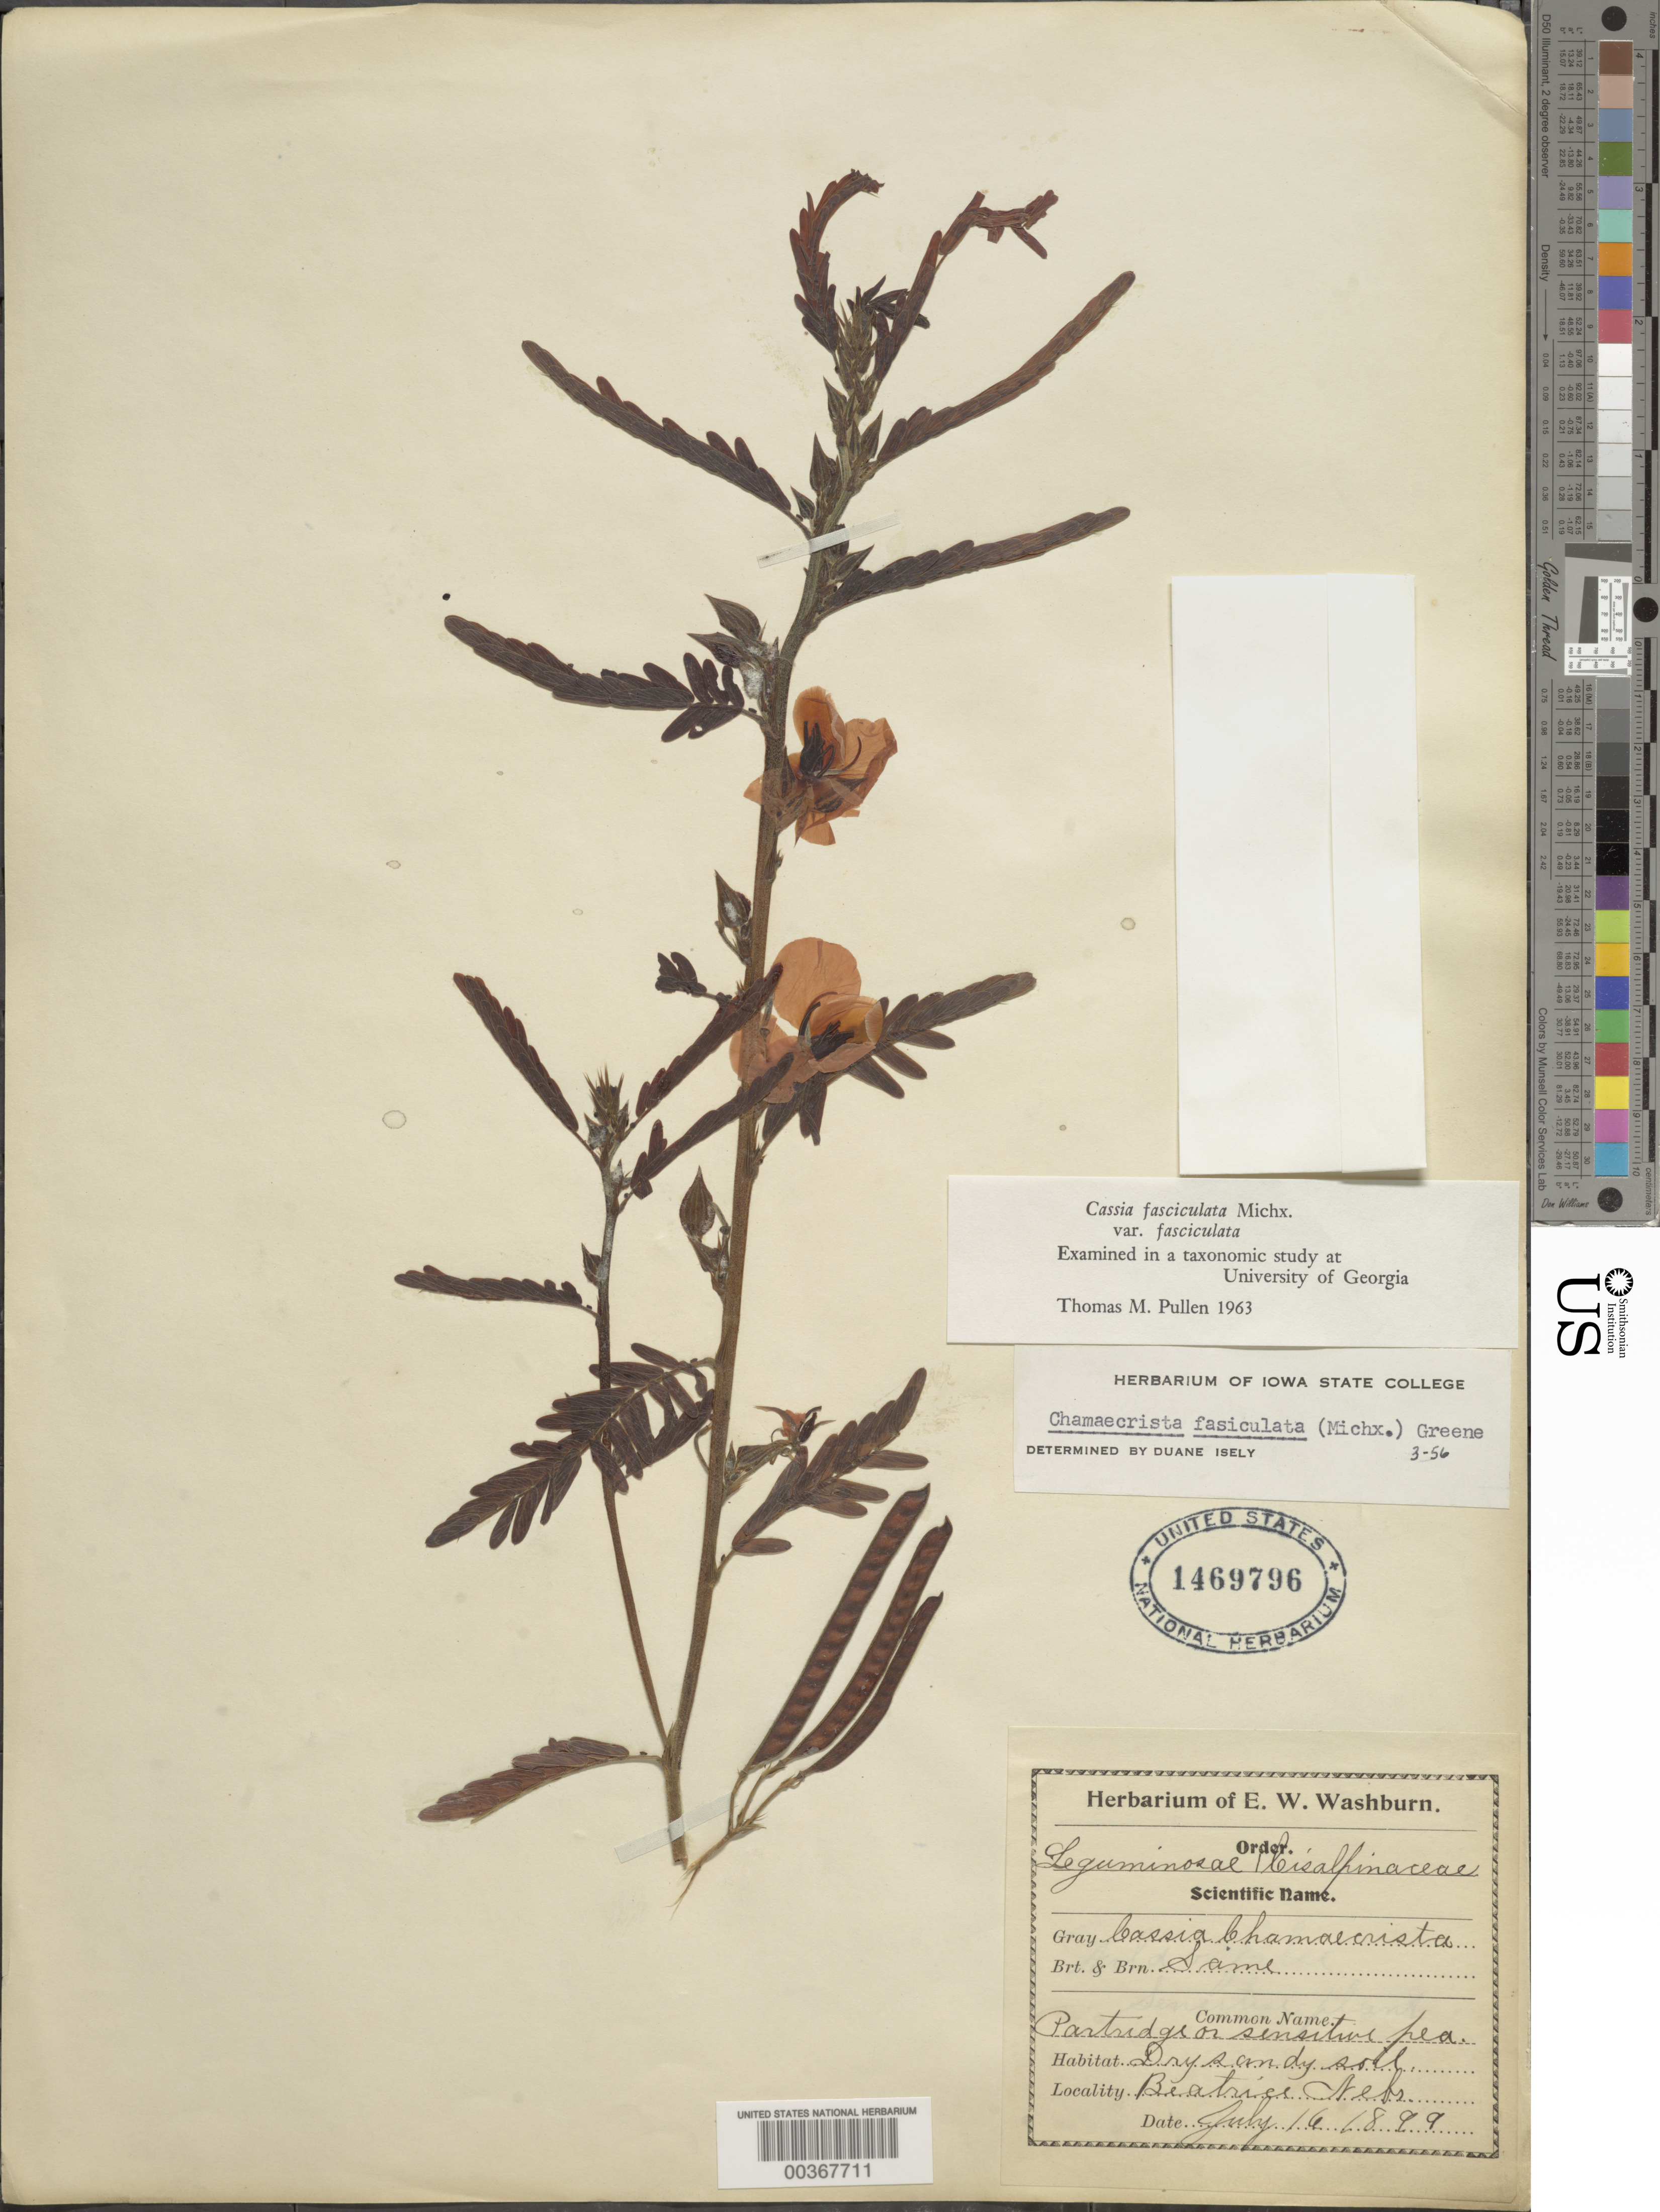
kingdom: Plantae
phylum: Tracheophyta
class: Magnoliopsida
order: Fabales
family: Fabaceae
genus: Chamaecrista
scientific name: Chamaecrista fasciculata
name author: (Michx.) Greene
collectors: E. Washburn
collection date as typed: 16 Jul 1899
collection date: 1899-07-16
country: United States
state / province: Nebraska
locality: Beatrice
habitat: Dry sandy soil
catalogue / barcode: US 1469796